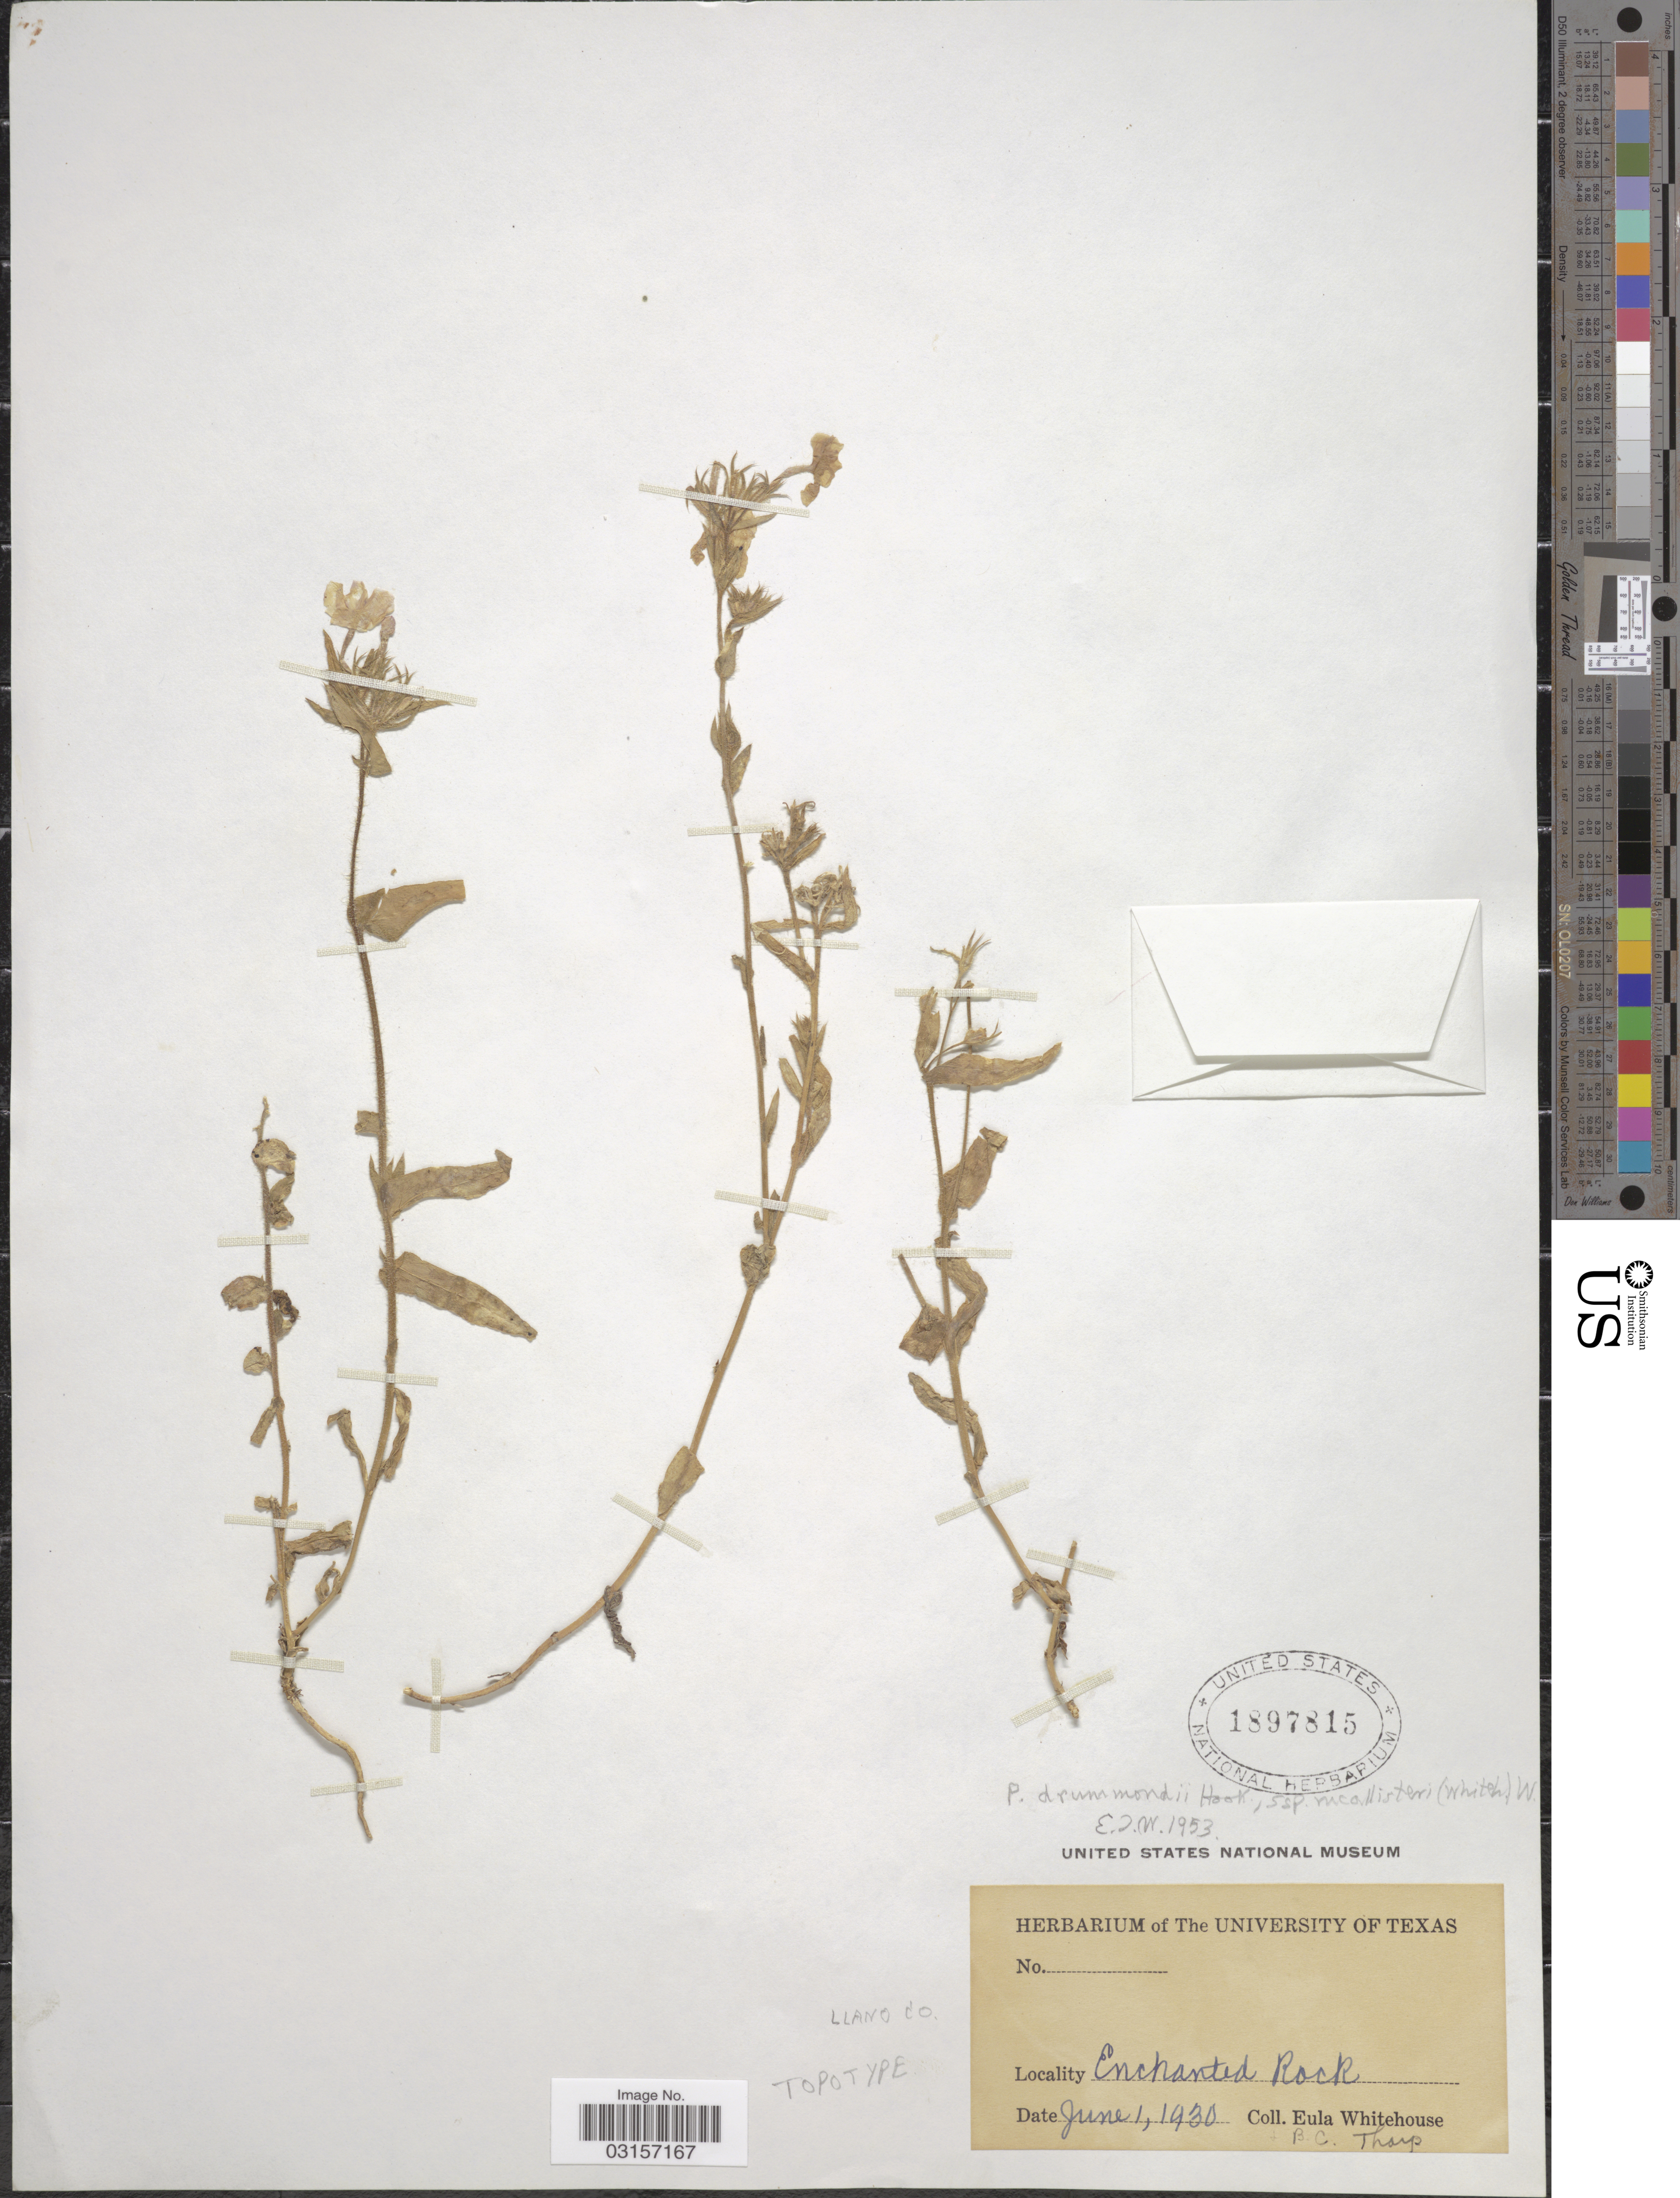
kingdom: Plantae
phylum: Tracheophyta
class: Magnoliopsida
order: Ericales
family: Polemoniaceae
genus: Phlox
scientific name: Phlox drummondii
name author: Hook.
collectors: E. Whitehouse & B. C. Tharp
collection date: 1930-06-01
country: United States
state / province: Texas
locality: Enchanted Rock, Llano Co.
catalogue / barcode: US 1897815